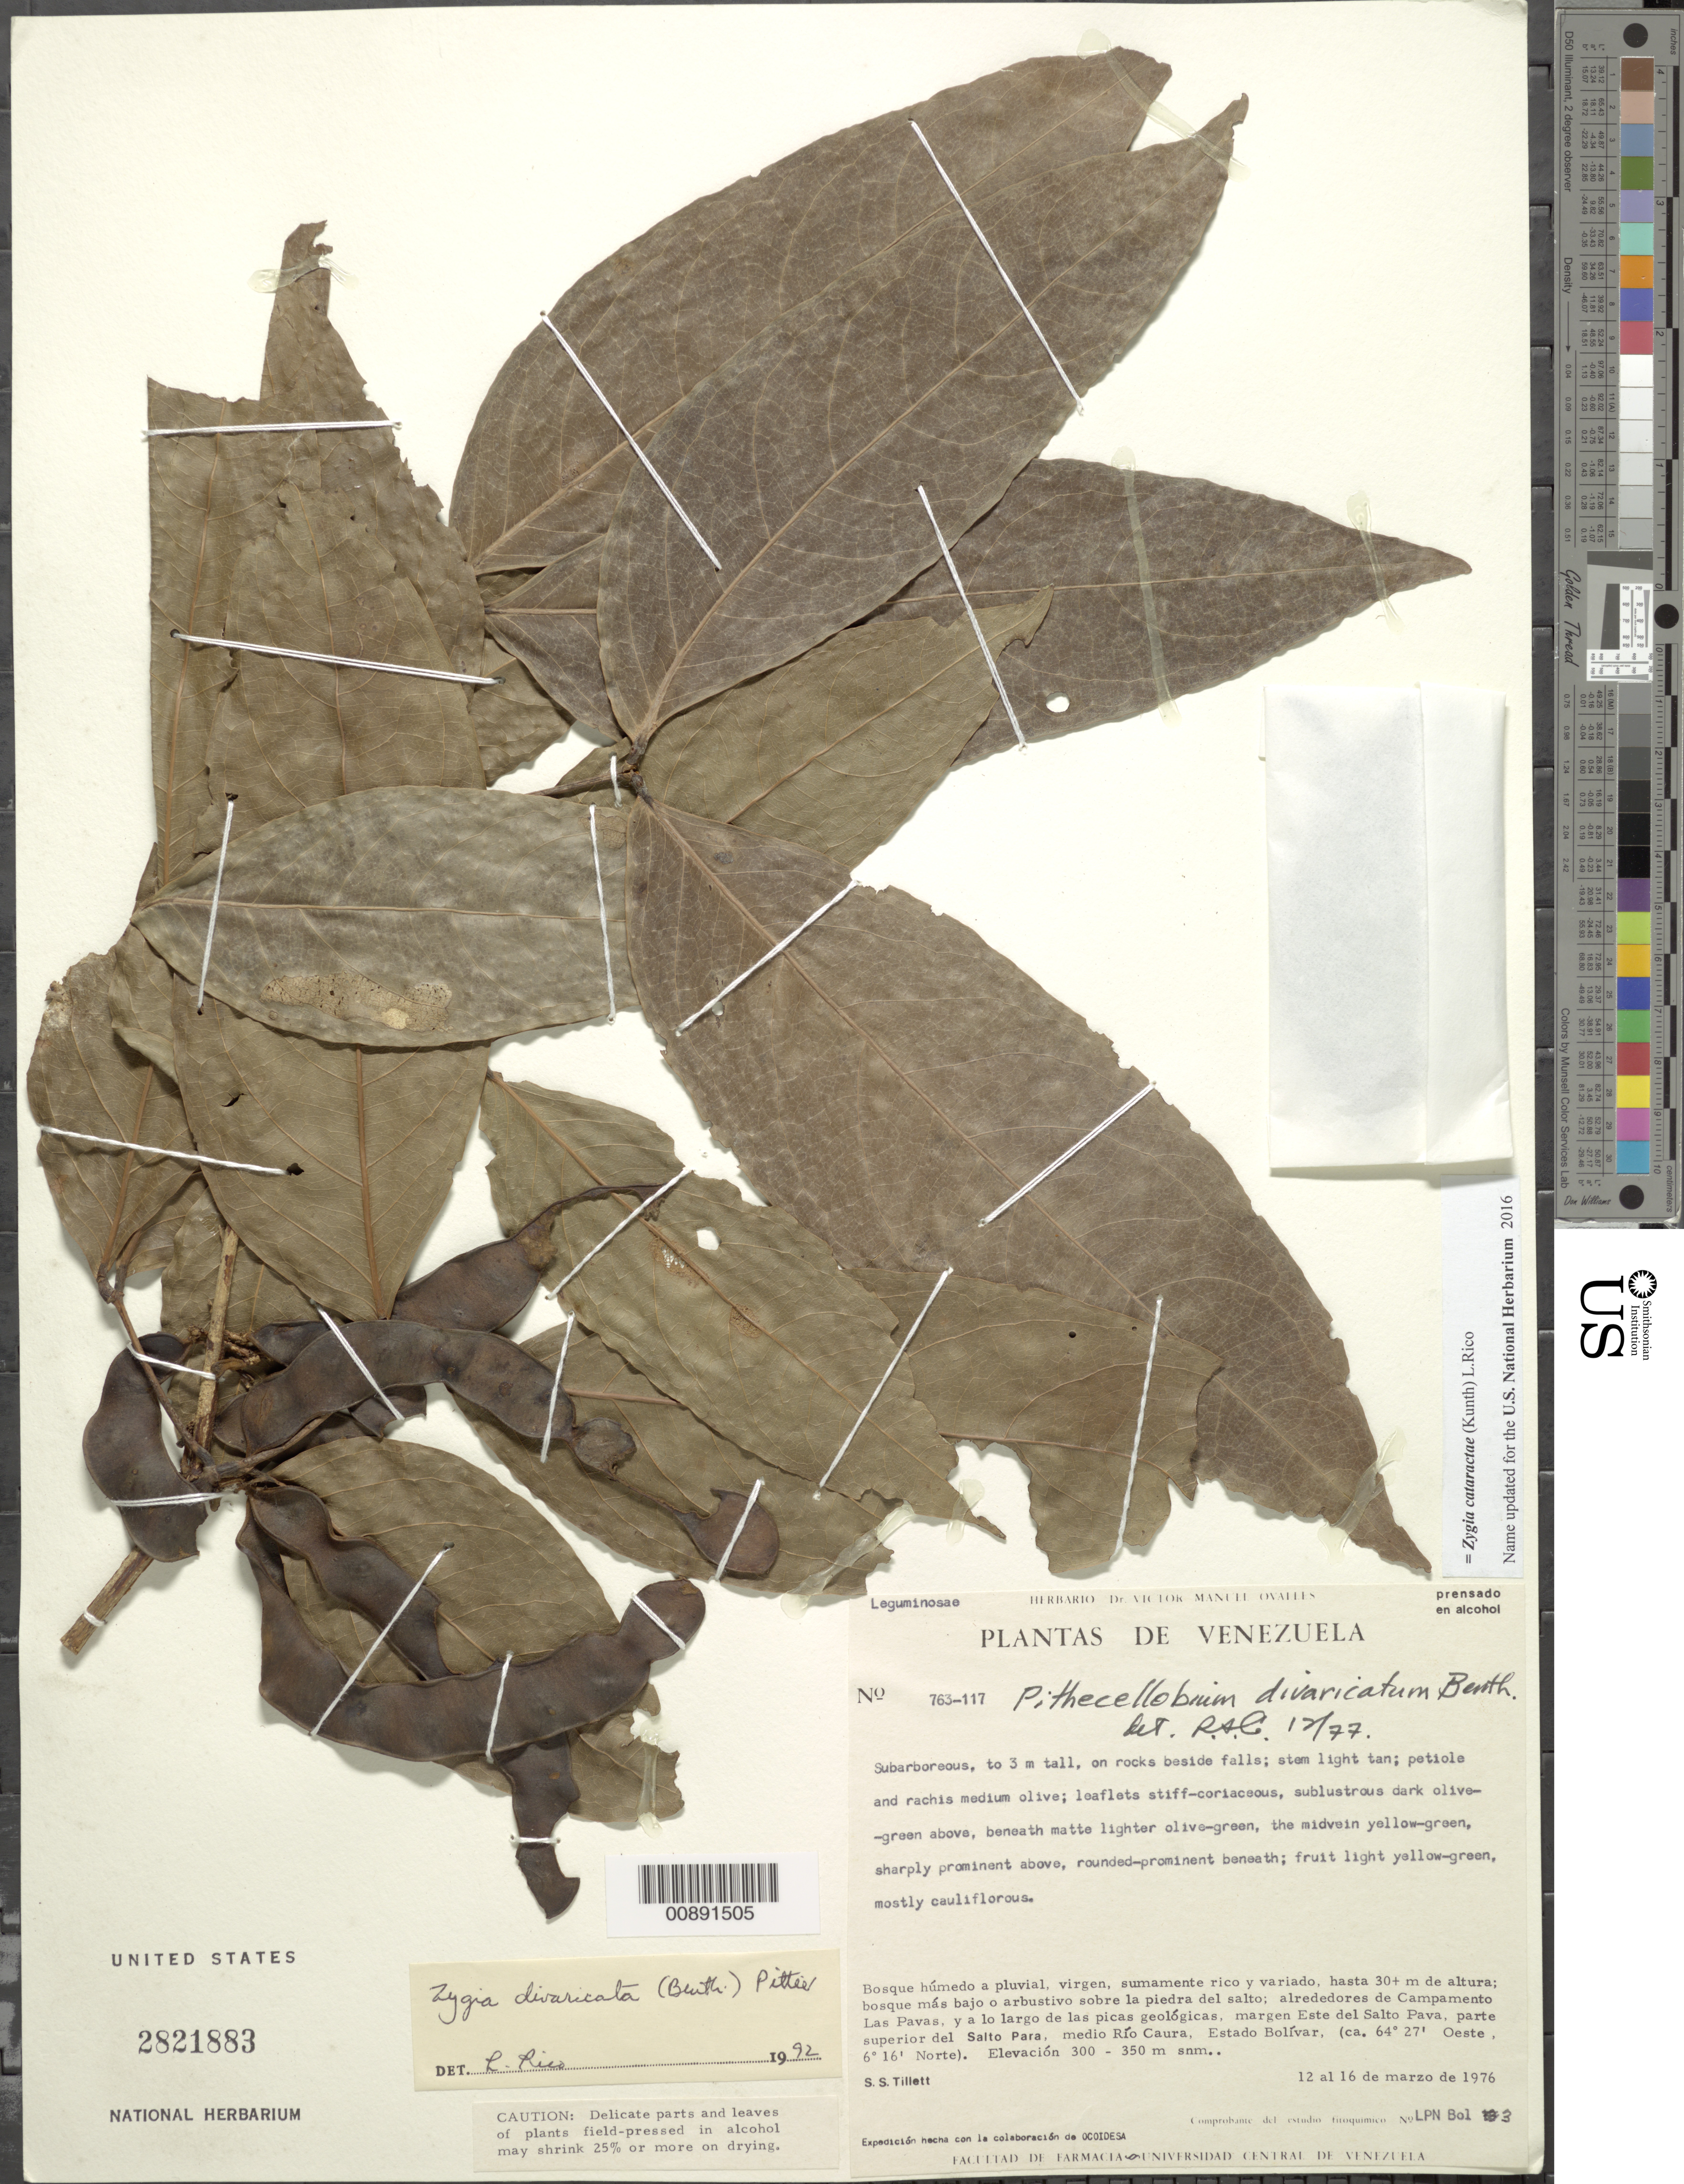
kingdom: Plantae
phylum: Tracheophyta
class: Magnoliopsida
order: Fabales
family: Fabaceae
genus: Zygia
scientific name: Zygia cataractae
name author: (Kunth) L. Rico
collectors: S. S. Tillett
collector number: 763 117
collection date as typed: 12-Mar-76 to 16-Mar-76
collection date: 1976-03-12/1976-03-16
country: Venezuela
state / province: Bolívar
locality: Campamento Las Pavas, margen Este del Salto Pava, parte superior del Salto Para, medio Rio Caura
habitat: On rocks beside falls; bosque humedo a pluvial, virgen, sum. rico y variado, hasta 30+ m de alt; bosque mas bajo o arbustivo sobre la piedra del salto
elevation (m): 300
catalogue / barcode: US 2821883